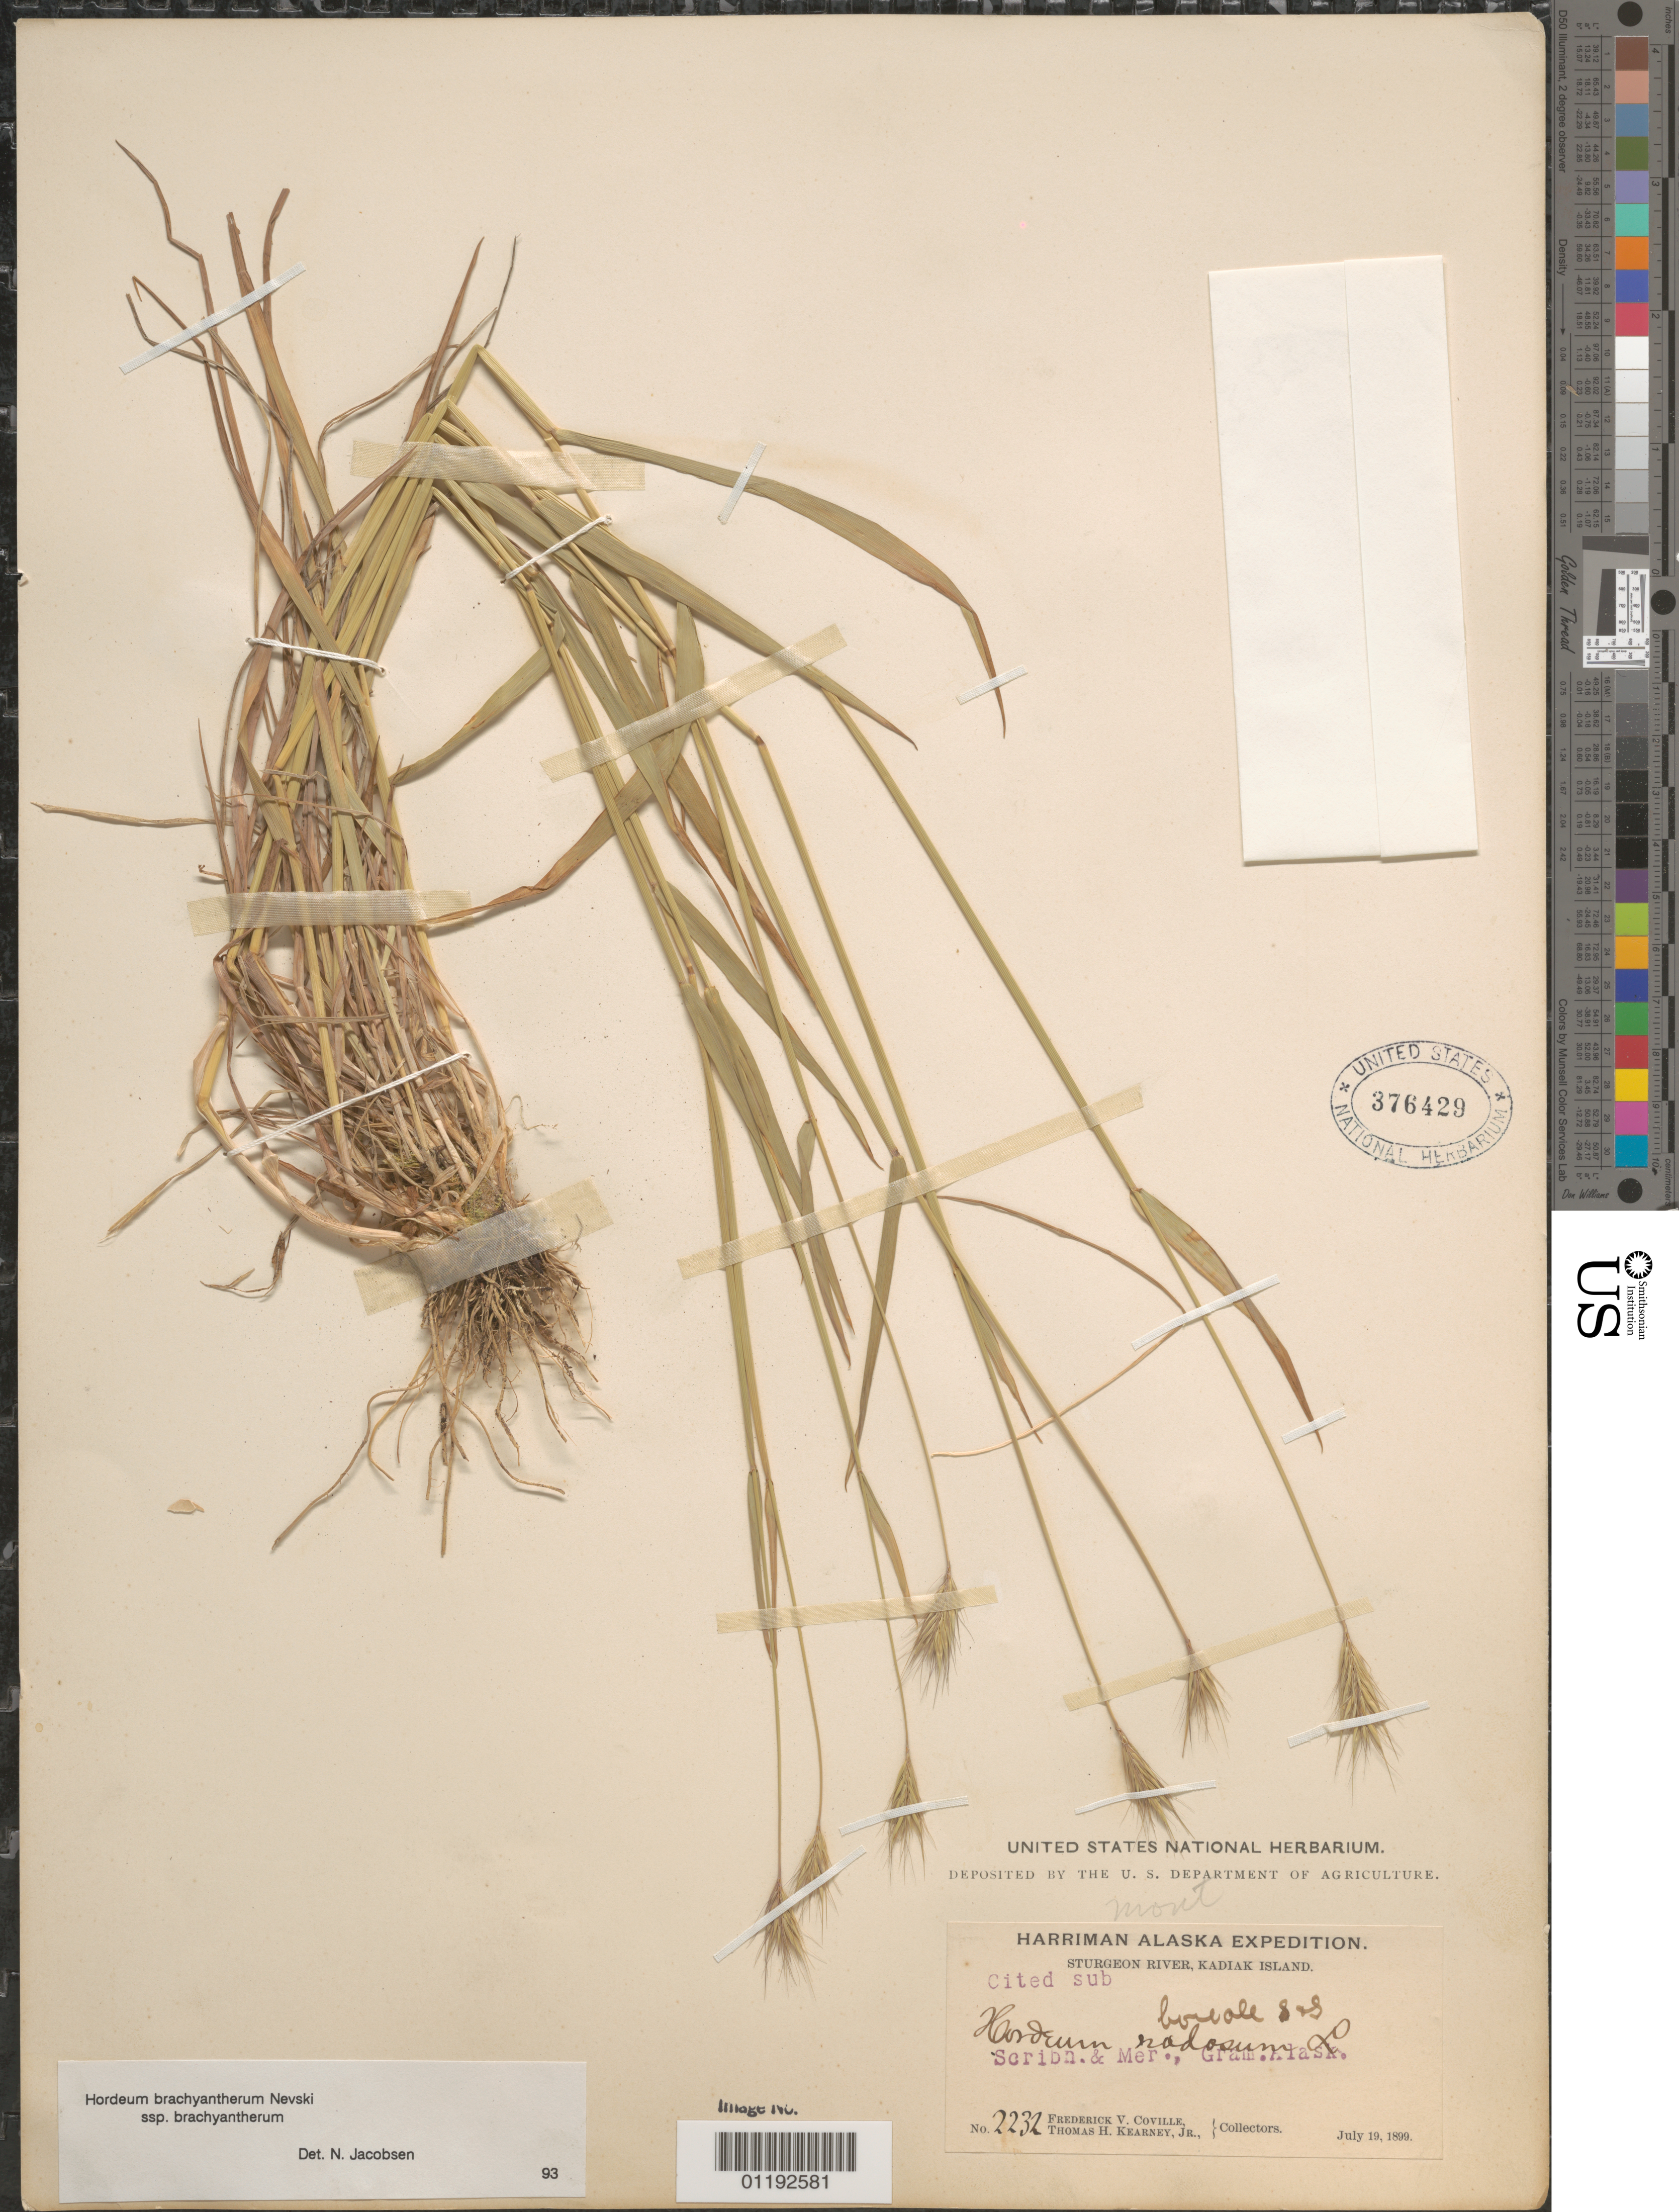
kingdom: Plantae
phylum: Tracheophyta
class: Liliopsida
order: Poales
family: Poaceae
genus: Hordeum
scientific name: Hordeum brachyantherum subsp. brachyantherum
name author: Nevski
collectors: F. V. Coville & T. H. Kearney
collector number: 2232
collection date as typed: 19 Jul 1899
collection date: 1899-07-19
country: United States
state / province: Alaska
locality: Sturgeon River, Kadiak Island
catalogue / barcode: US 376429